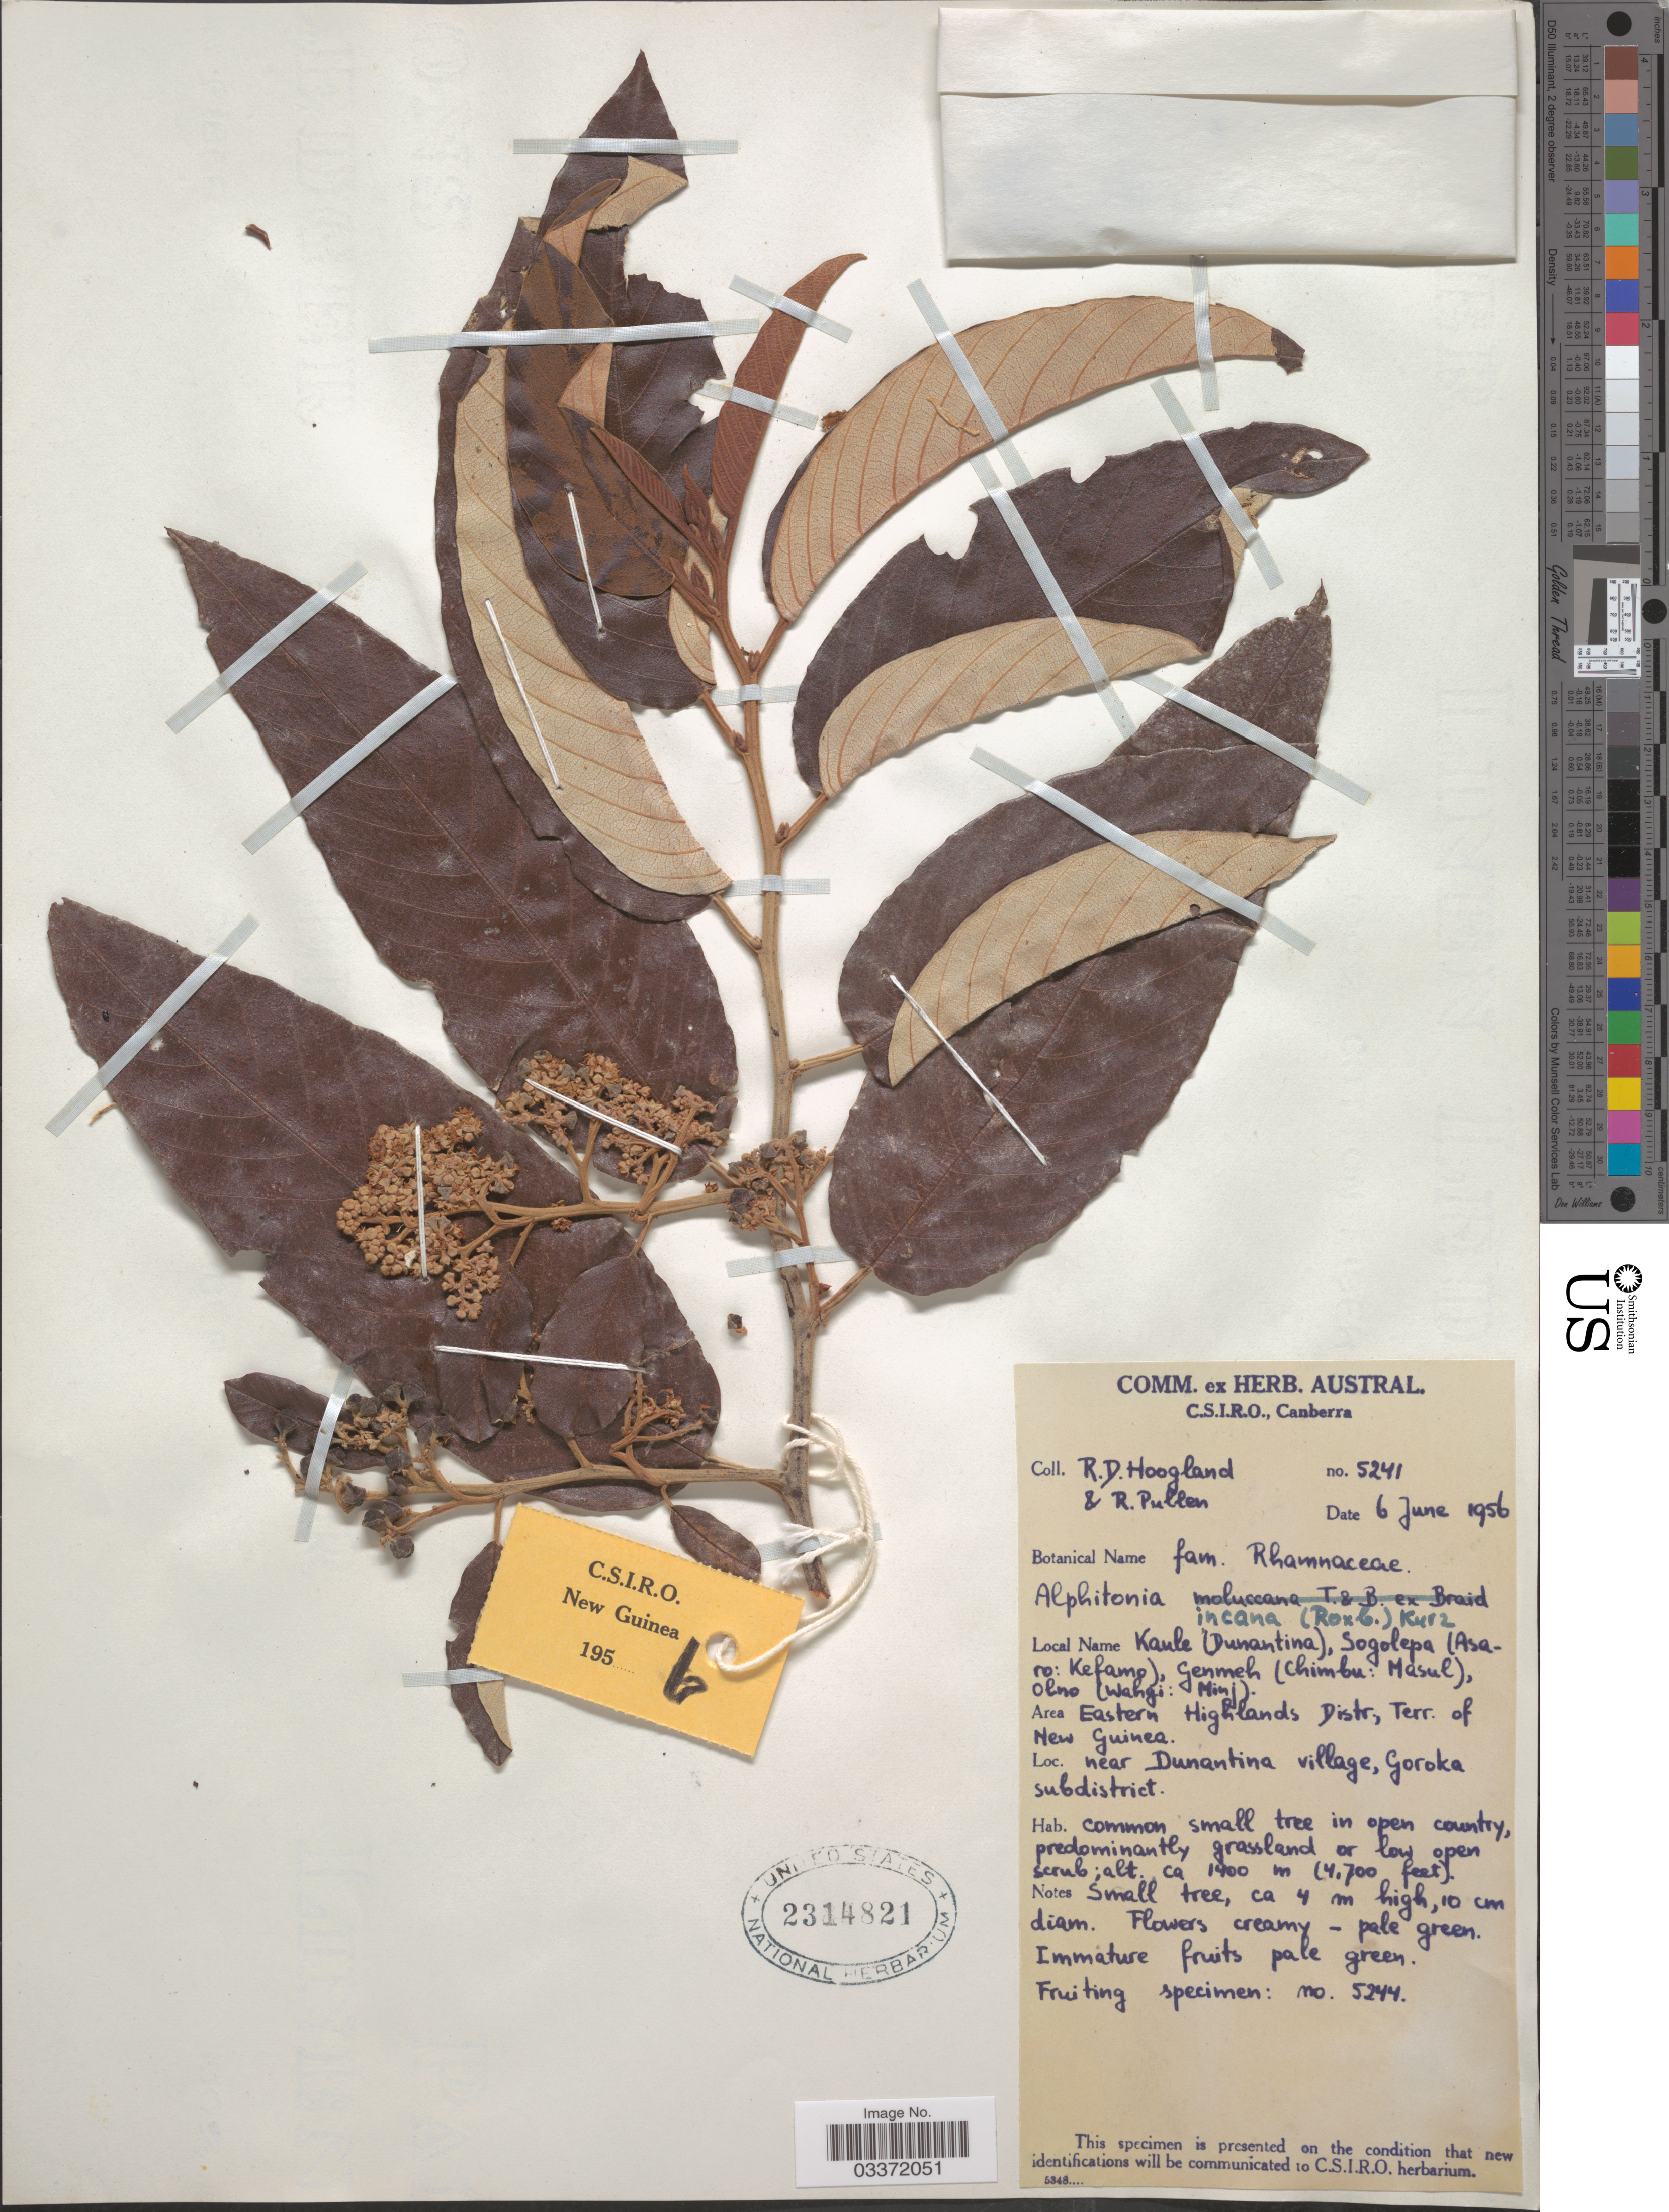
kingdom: Plantae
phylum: Tracheophyta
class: Magnoliopsida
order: Rosales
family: Rhamnaceae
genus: Alphitonia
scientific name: Alphitonia incana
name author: (Roxb.) Teisjm. & Binn. ex Kurz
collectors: R. D. Hoogland & R. Pullen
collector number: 5241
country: Papua New Guinea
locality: Area Eastern Highlands Distr., Terr. of New Guinea. Near Dunantina village, Goroka subdistrict.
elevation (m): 1400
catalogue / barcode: US 2314821